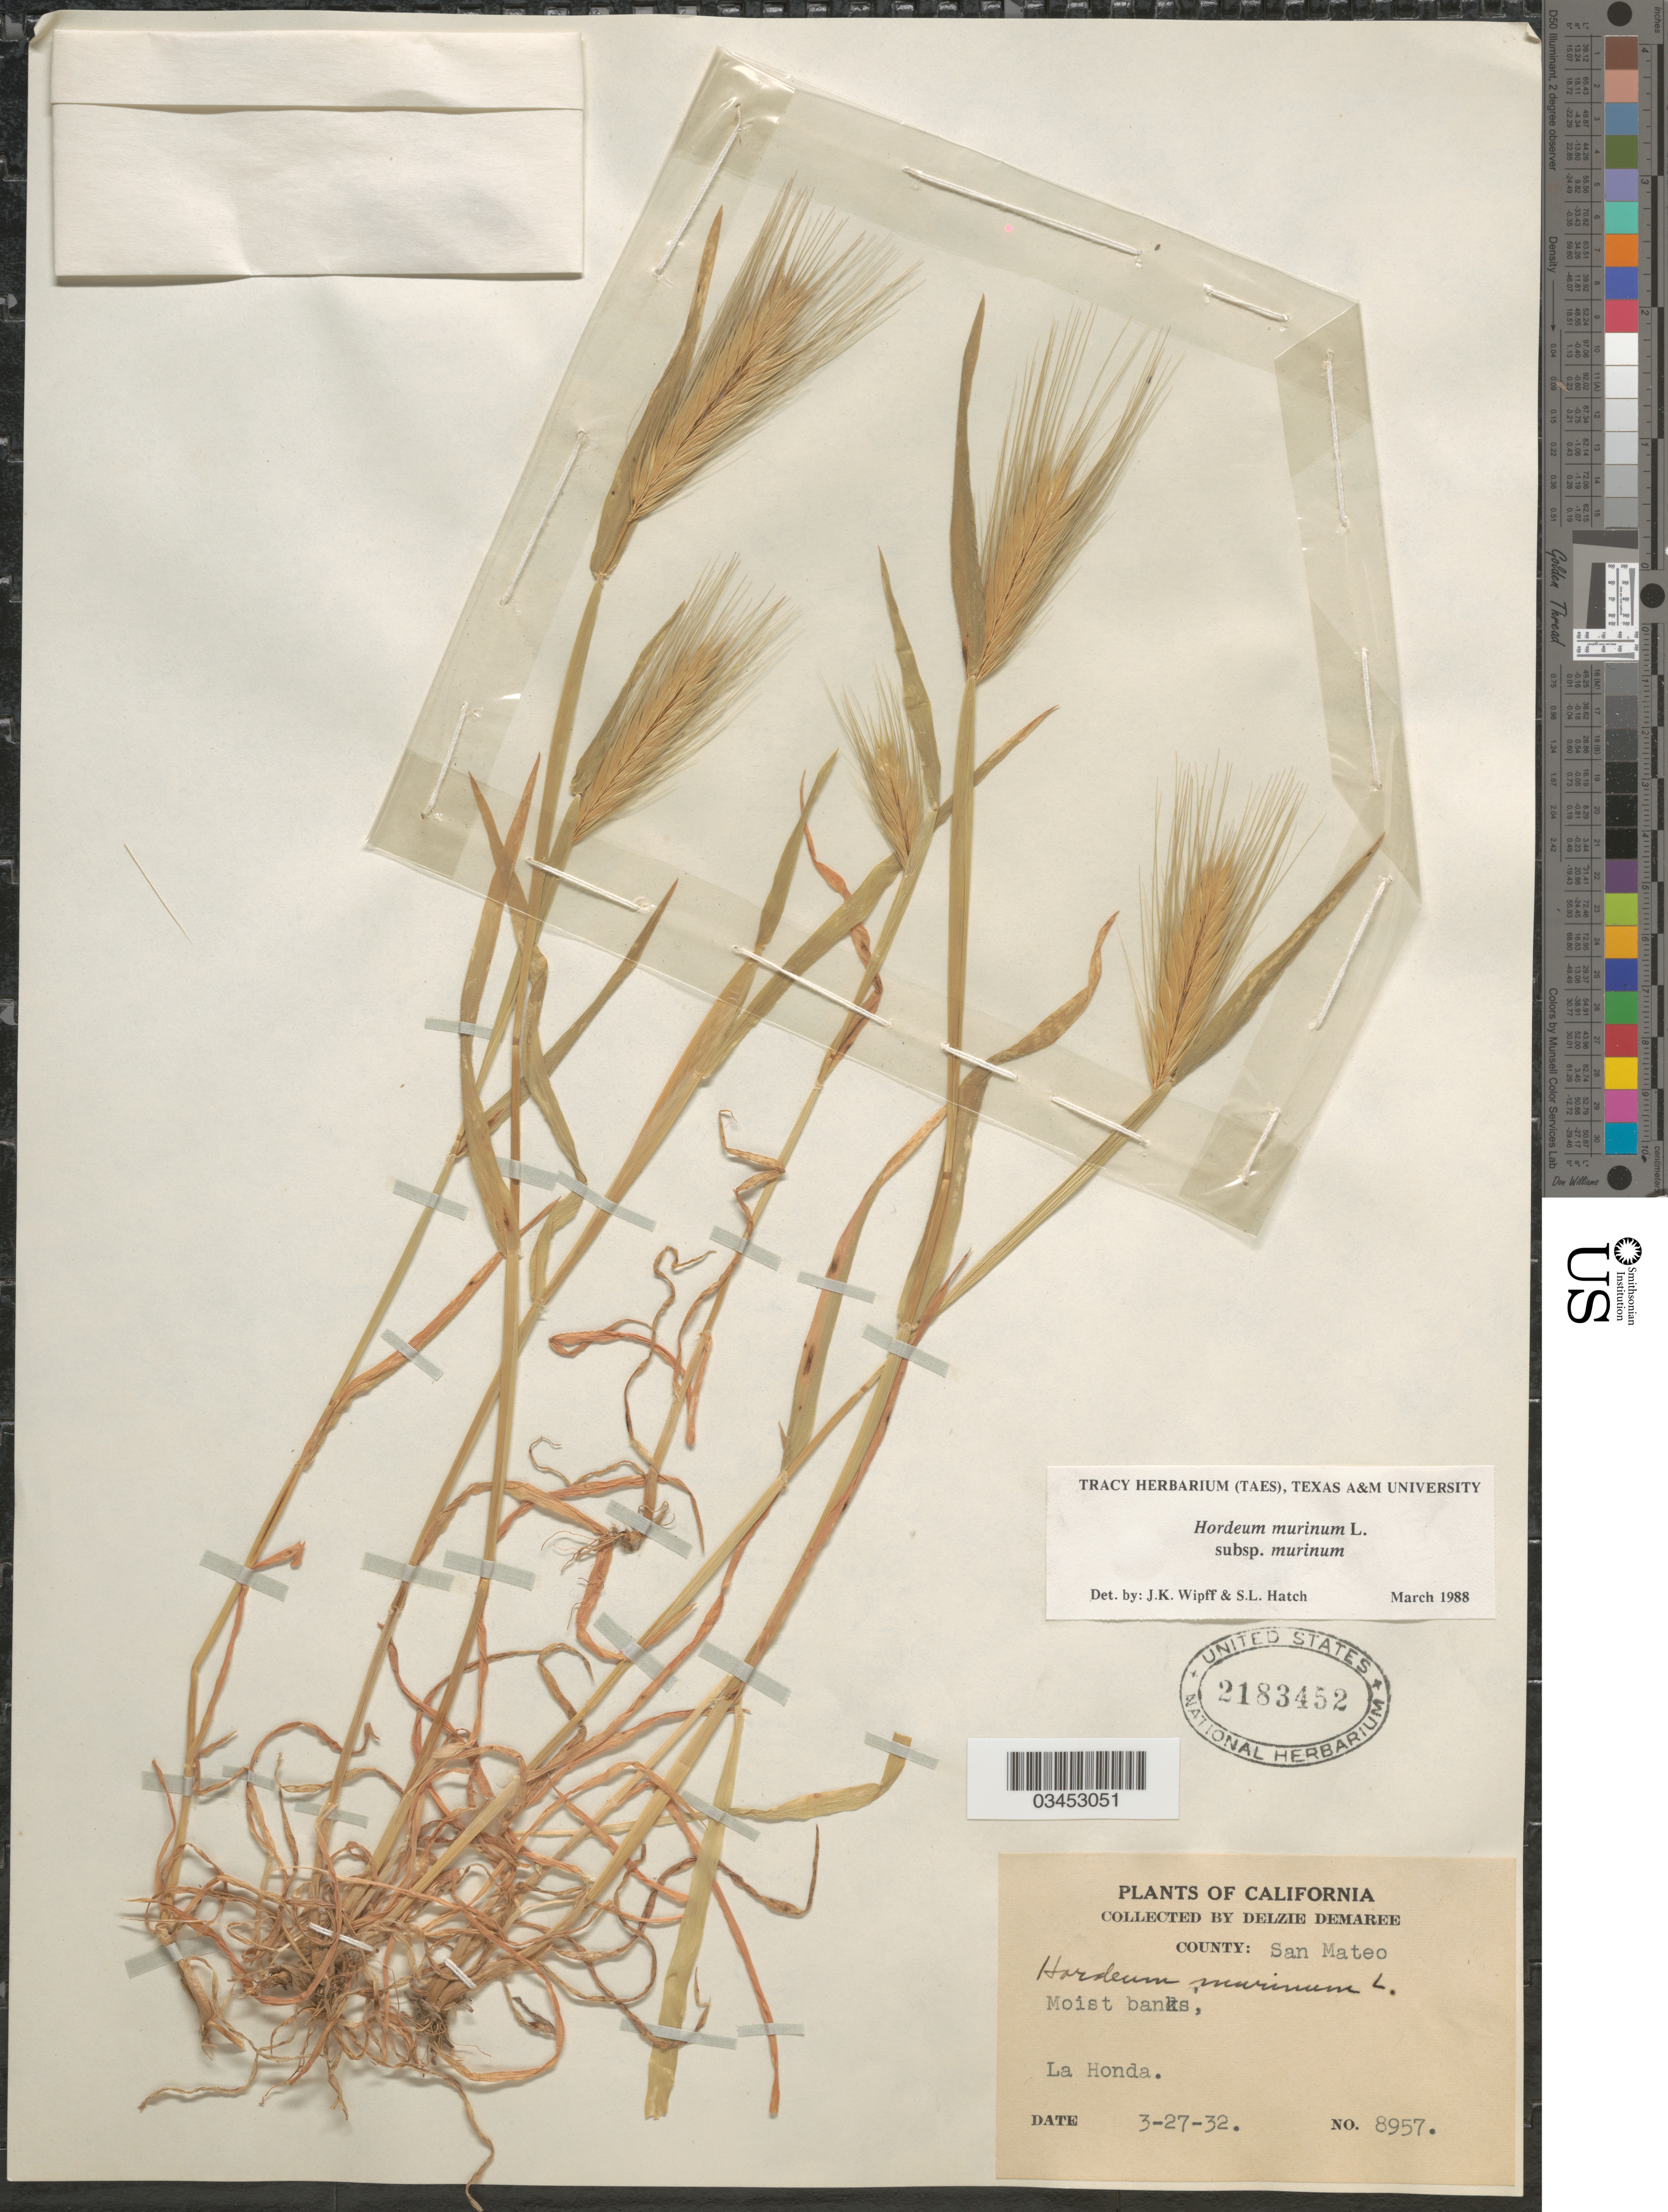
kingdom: Plantae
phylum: Tracheophyta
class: Liliopsida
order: Poales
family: Poaceae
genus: Hordeum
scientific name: Hordeum murinum subsp. murinum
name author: L.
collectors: D. Demaree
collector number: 8957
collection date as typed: Transcribed d/m/y: 27/3/32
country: United States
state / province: California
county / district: San Mateo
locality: County: San Mateo. La Honda.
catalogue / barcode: US 2183452